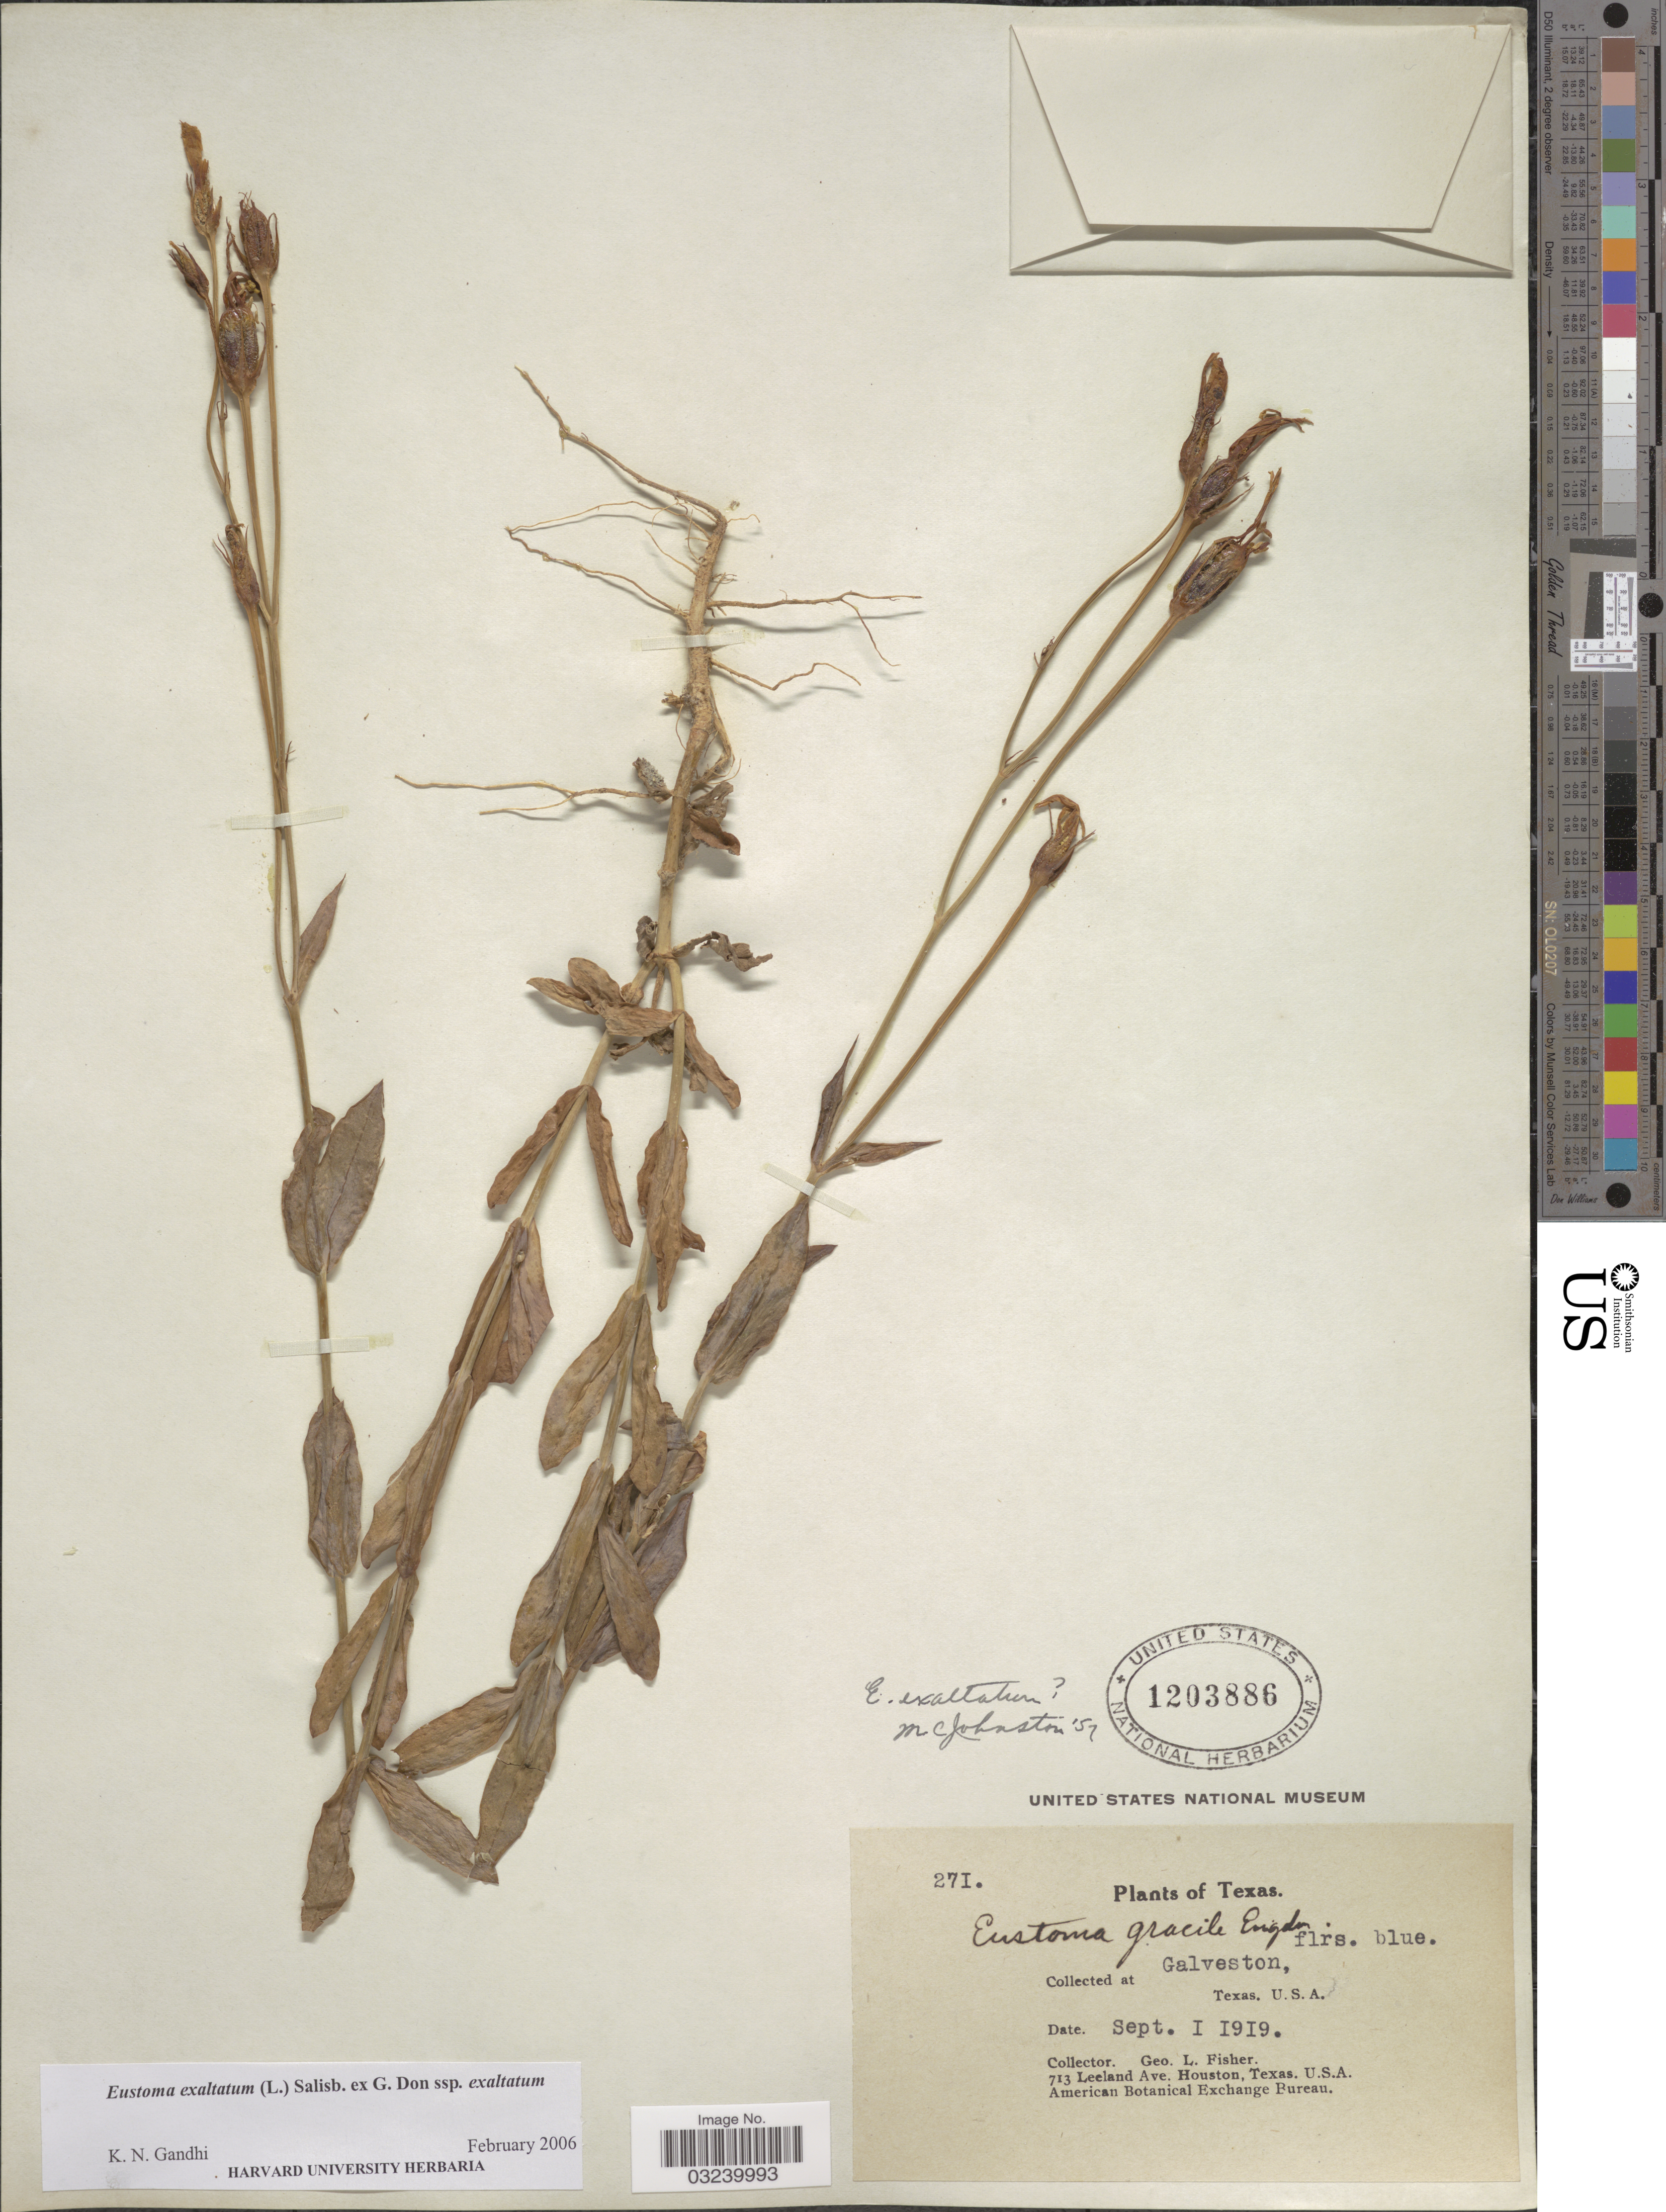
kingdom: Plantae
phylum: Tracheophyta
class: Magnoliopsida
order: Gentianales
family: Gentianaceae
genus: Eustoma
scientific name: Eustoma exaltatum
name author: (L.) Salisb. ex Don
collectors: G. L. Fisher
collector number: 271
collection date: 1919-09-01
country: United States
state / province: Texas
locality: Galveston, Texas.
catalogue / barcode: US 1203886